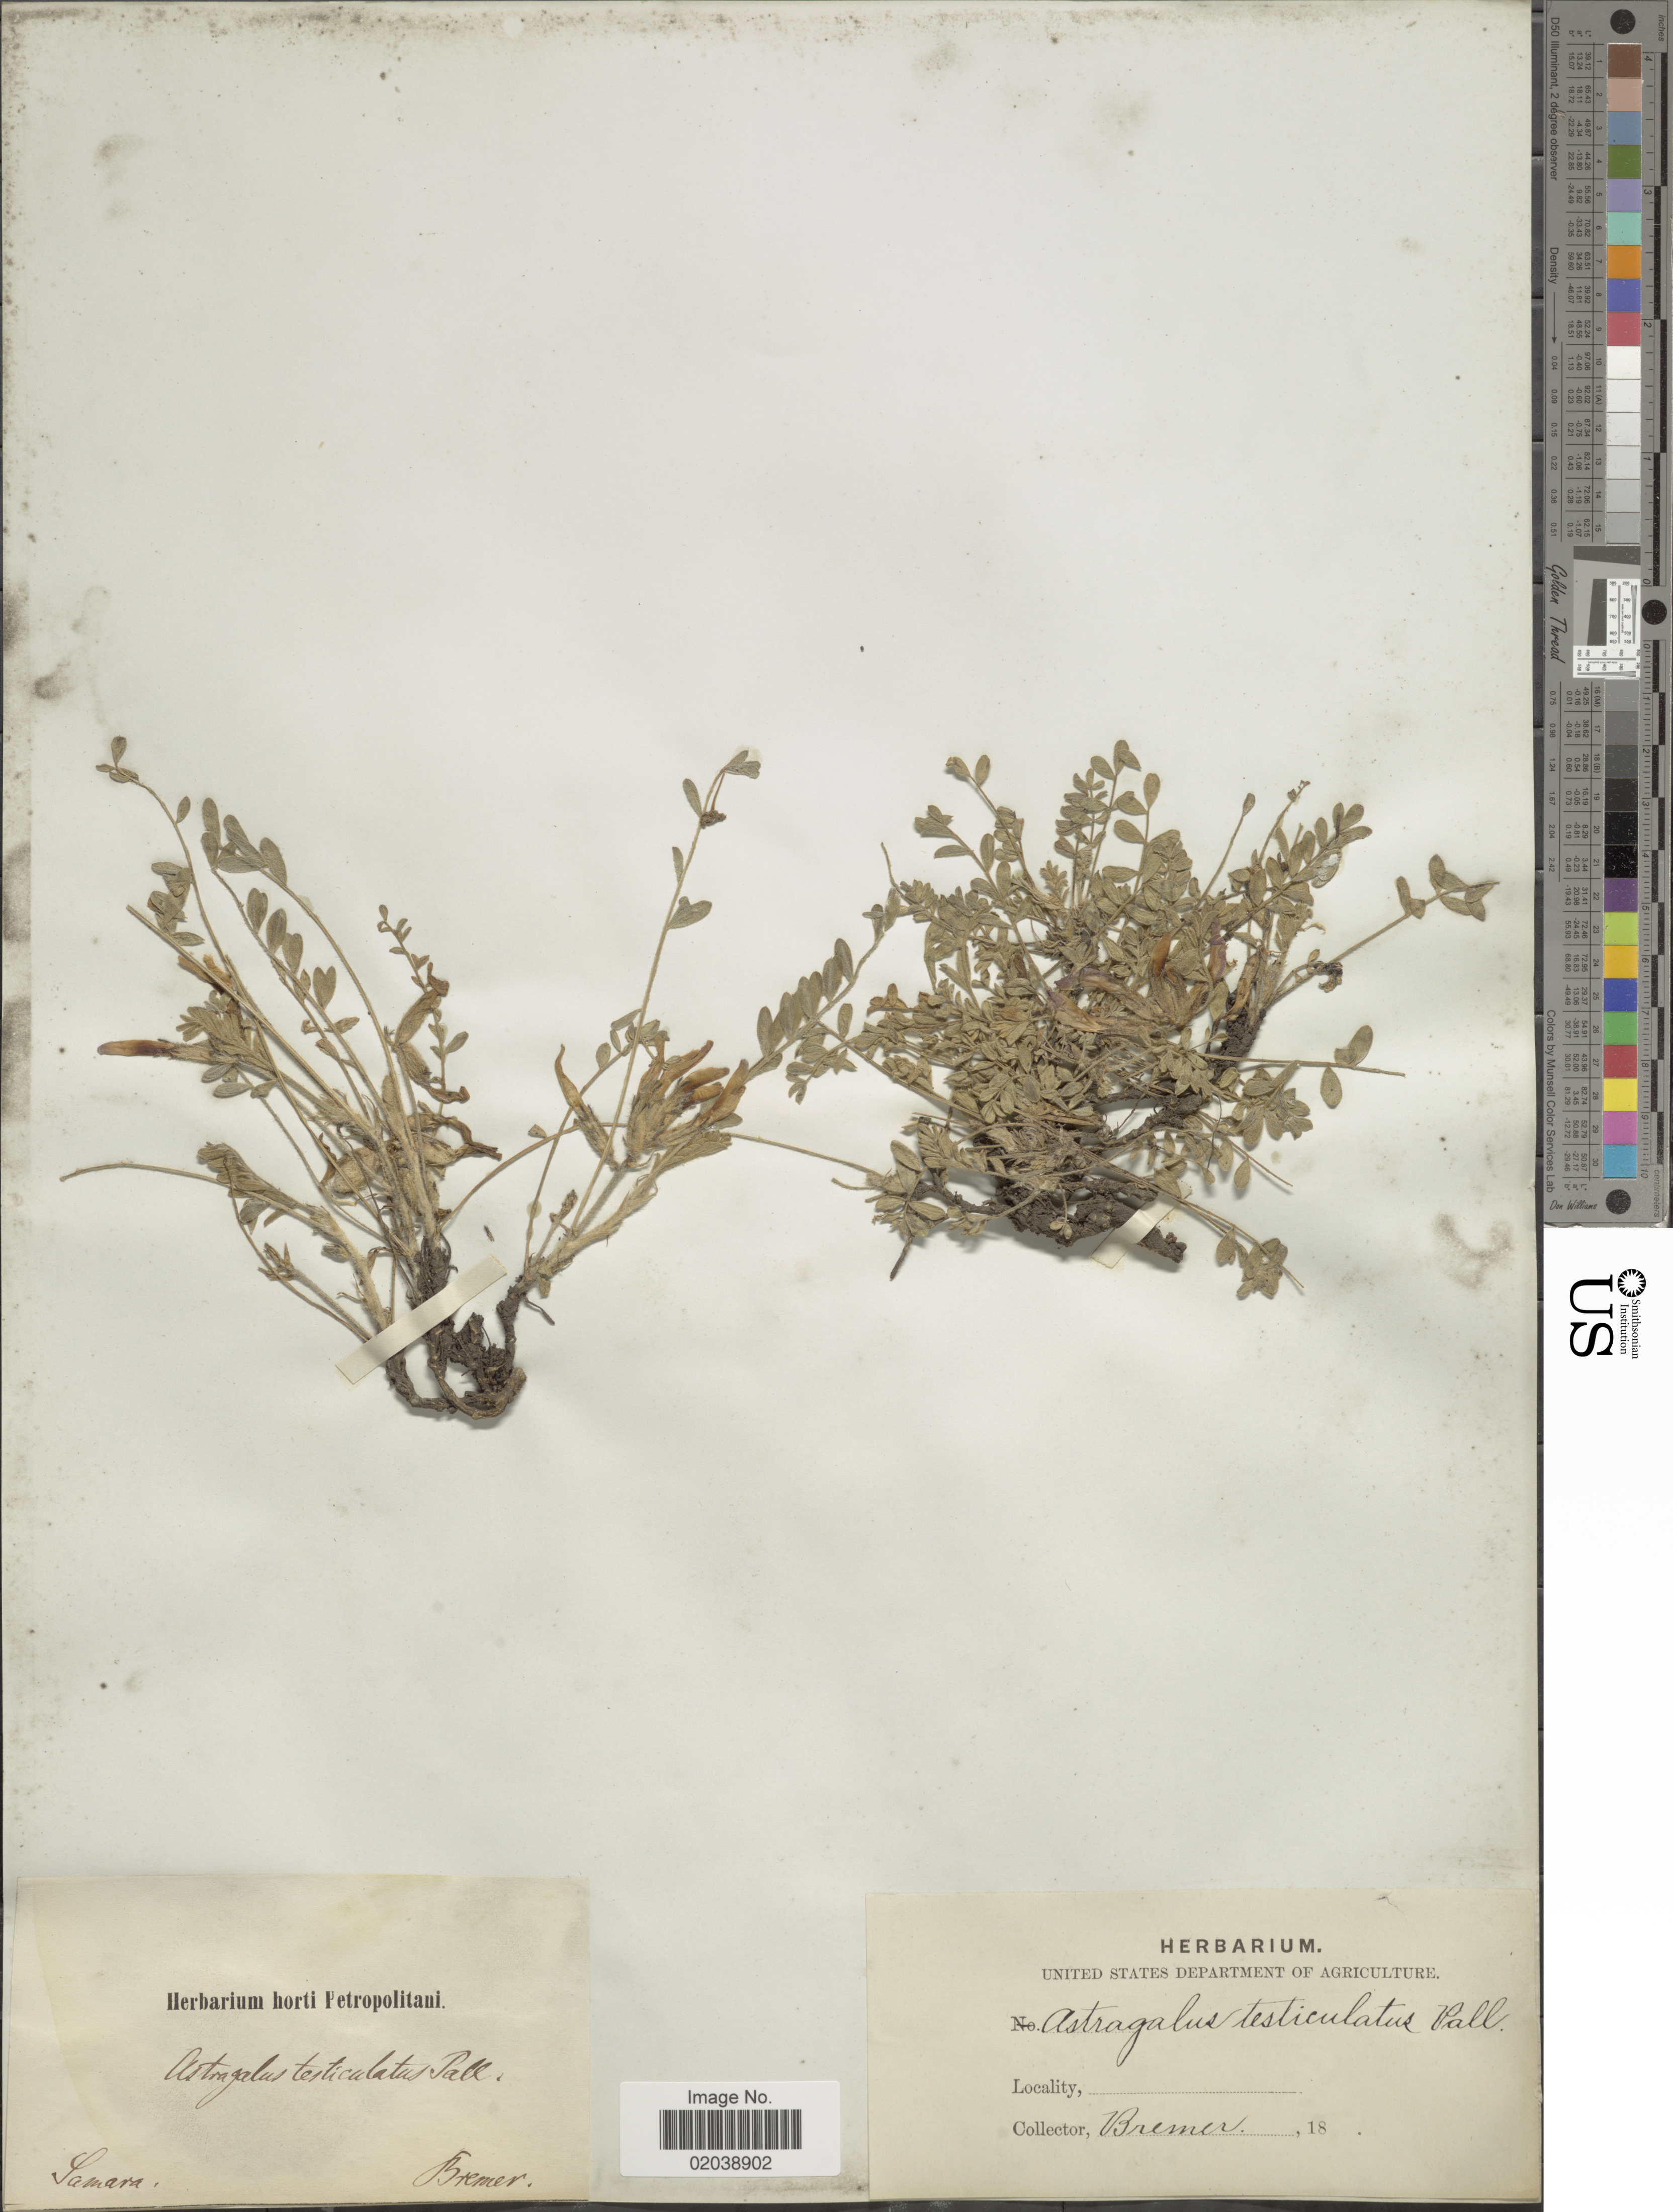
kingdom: Plantae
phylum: Tracheophyta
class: Magnoliopsida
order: Fabales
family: Fabaceae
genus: Astragalus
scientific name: Astragalus testiculatus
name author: Pall.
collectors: Bremer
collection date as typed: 18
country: Russian Federation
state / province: Samara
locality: Samara